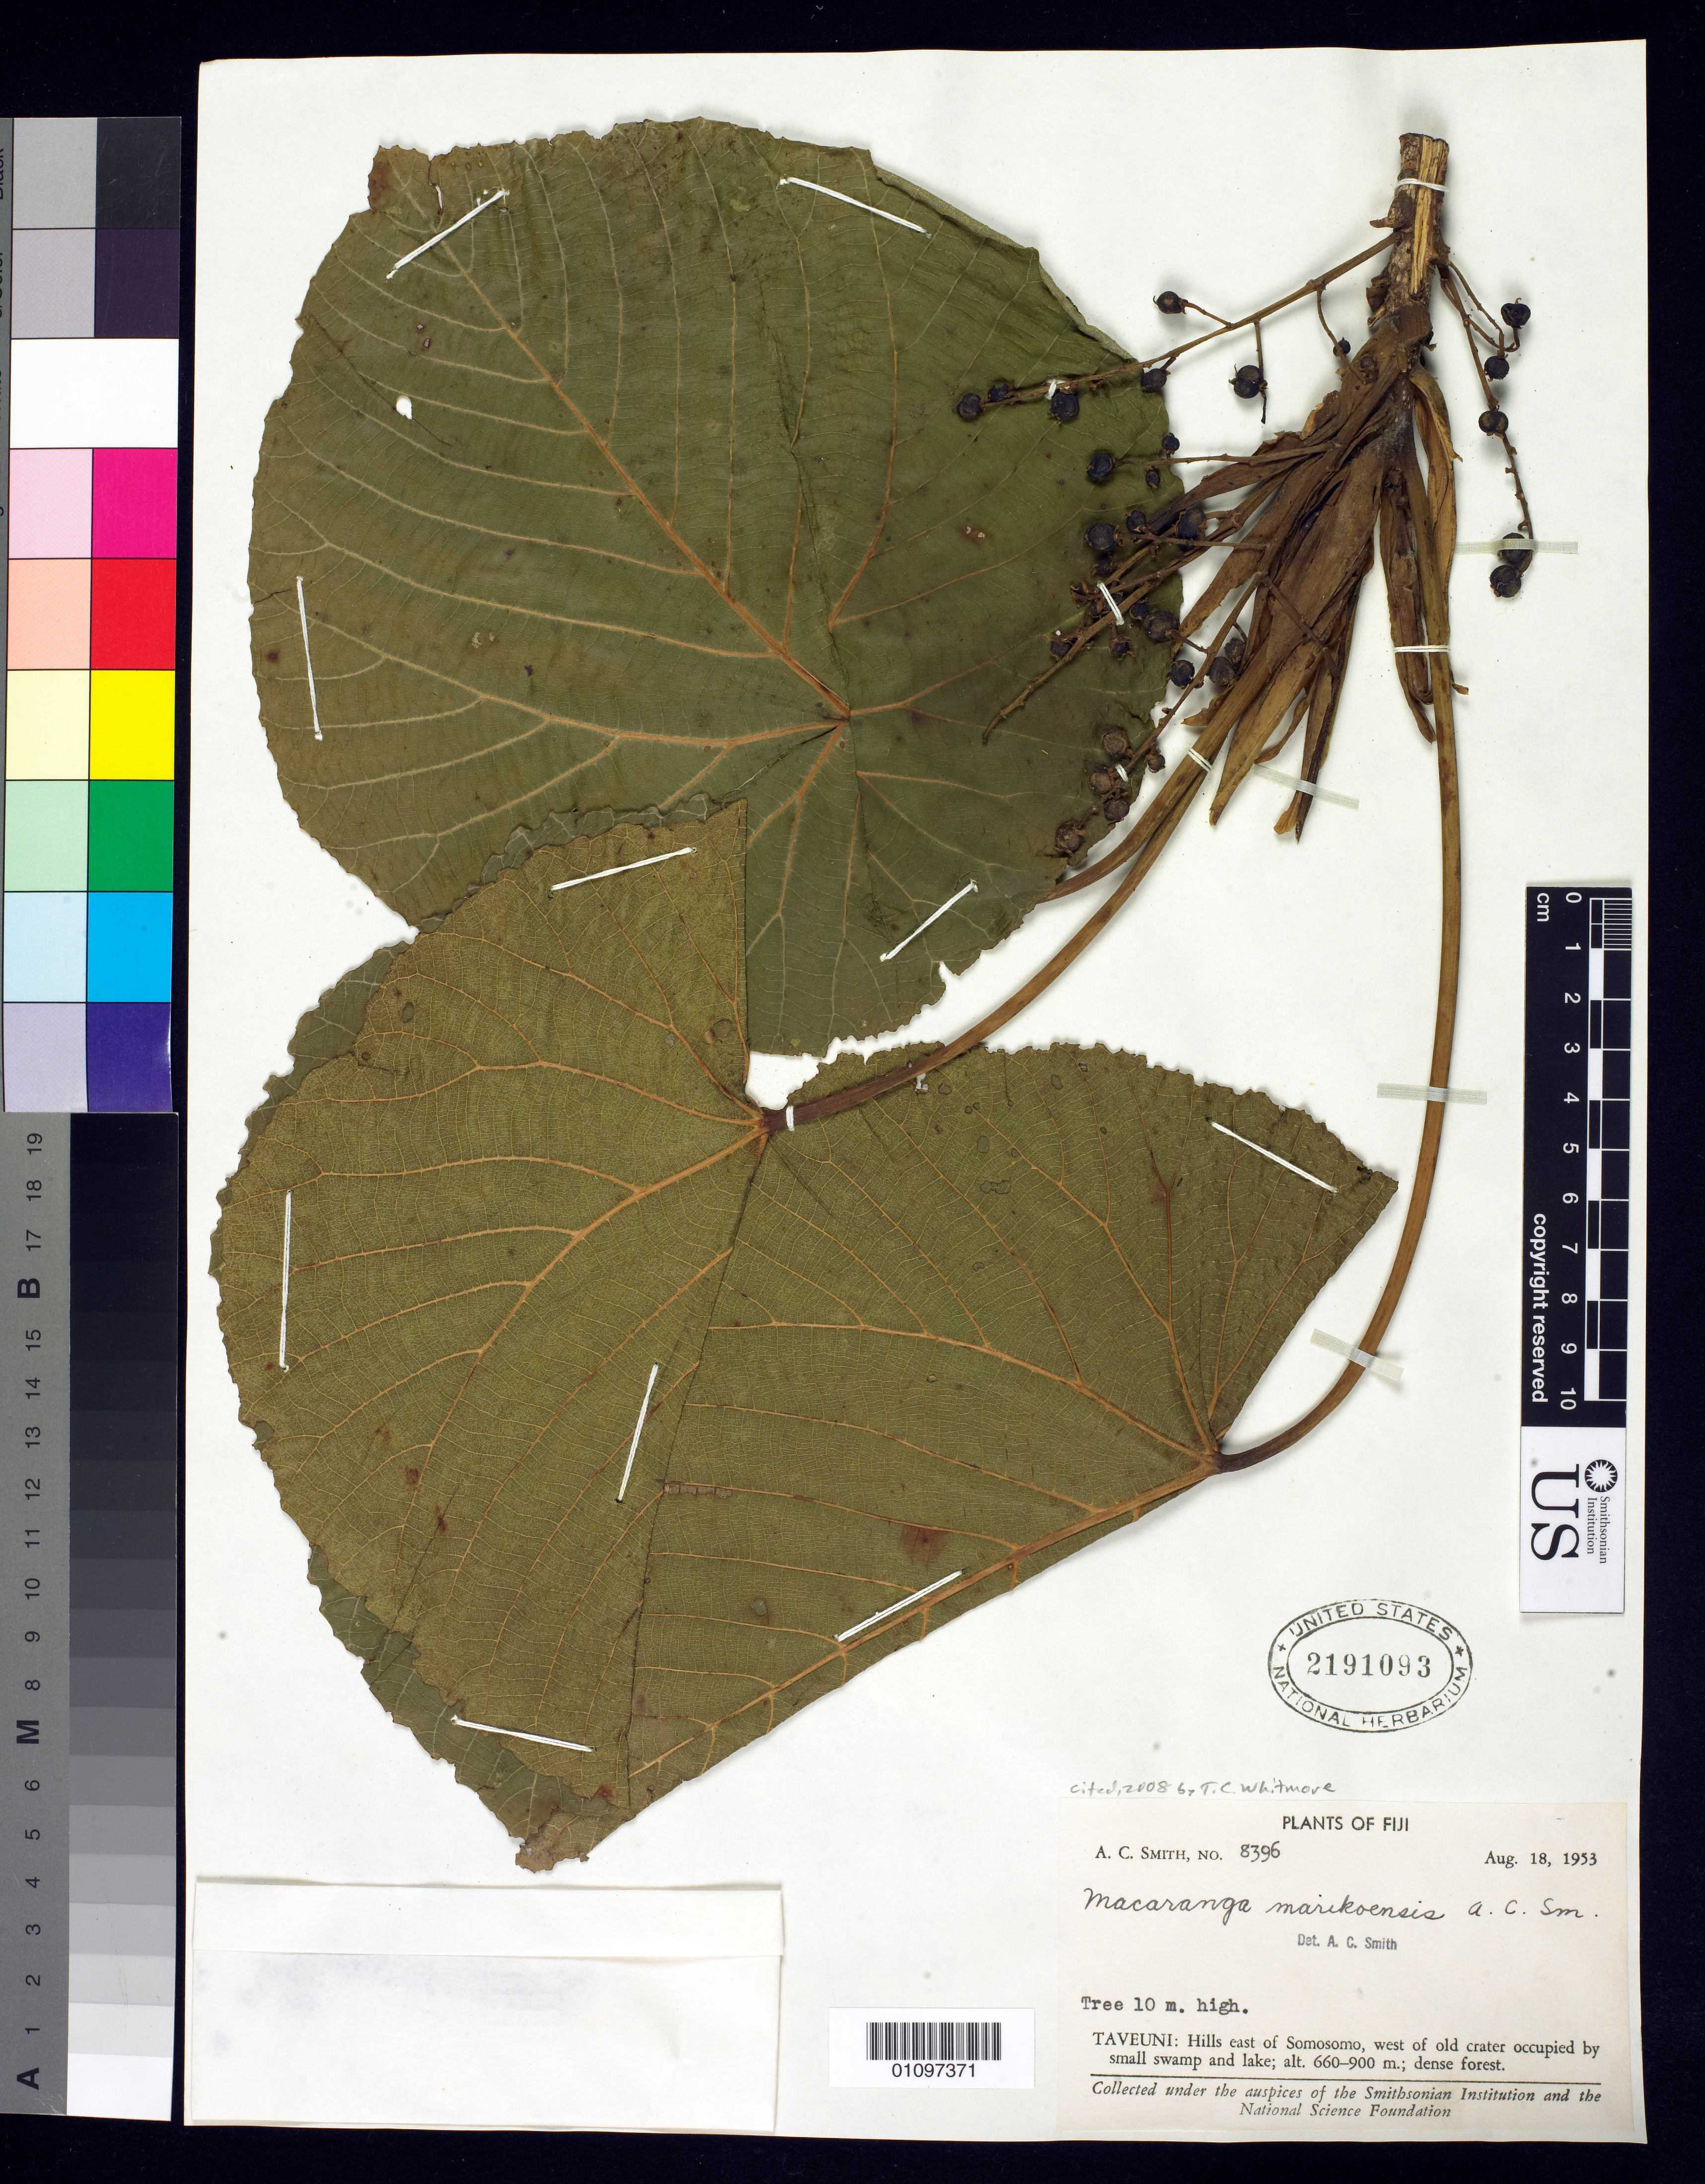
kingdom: Plantae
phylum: Tracheophyta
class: Magnoliopsida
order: Malpighiales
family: Euphorbiaceae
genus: Macaranga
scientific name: Macaranga marikoensis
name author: A.C. Sm.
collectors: A. C. Smith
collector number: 8396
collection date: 1953-08-18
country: Fiji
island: Taveuni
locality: Hills east of Somosomo, west of old crater occupied by small swamp and lake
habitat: Dense forest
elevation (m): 660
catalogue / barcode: US 2191093